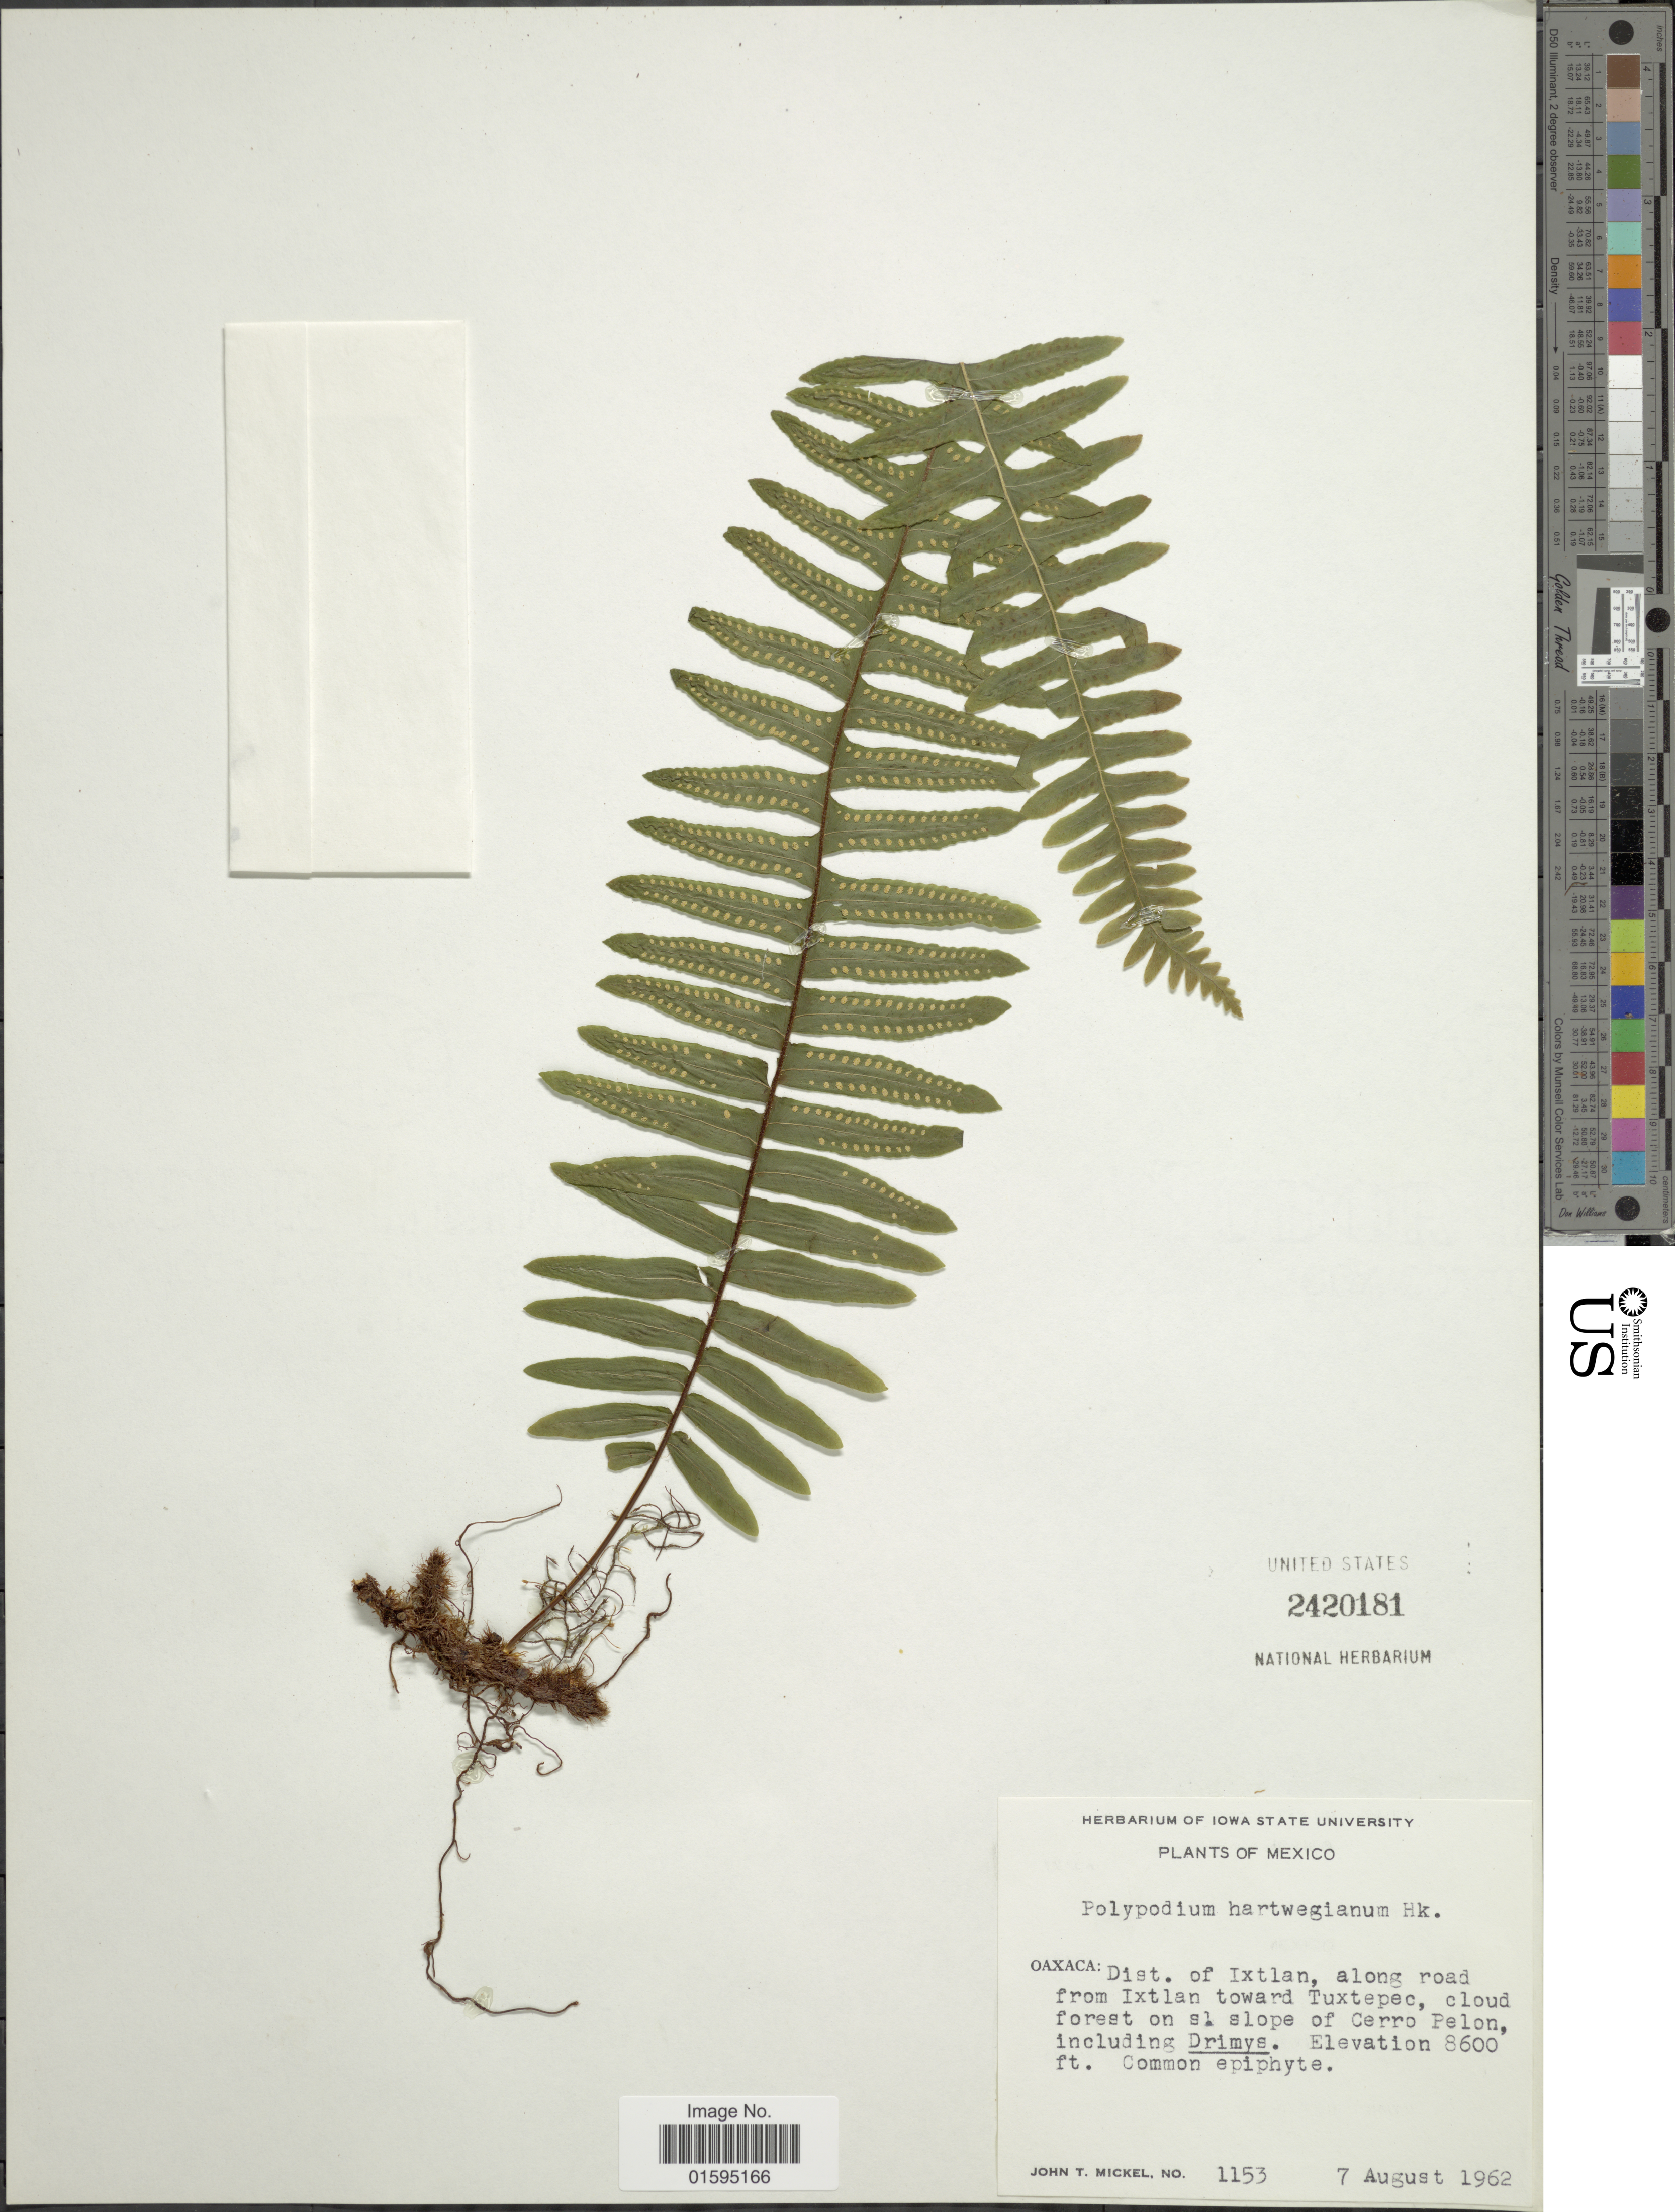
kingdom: Plantae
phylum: Tracheophyta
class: Polypodiopsida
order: Polypodiales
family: Polypodiaceae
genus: Polypodium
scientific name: Polypodium hartwegianum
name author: Hook.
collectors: J. T. Mickel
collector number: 1153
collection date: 1962-08-07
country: Mexico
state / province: Oaxaca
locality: Dist. of Ixtlan, along road from Ixtlan toward Tuxtepec, cloud forest on slope of Cerro Pelon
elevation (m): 2621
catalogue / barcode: US 2420181